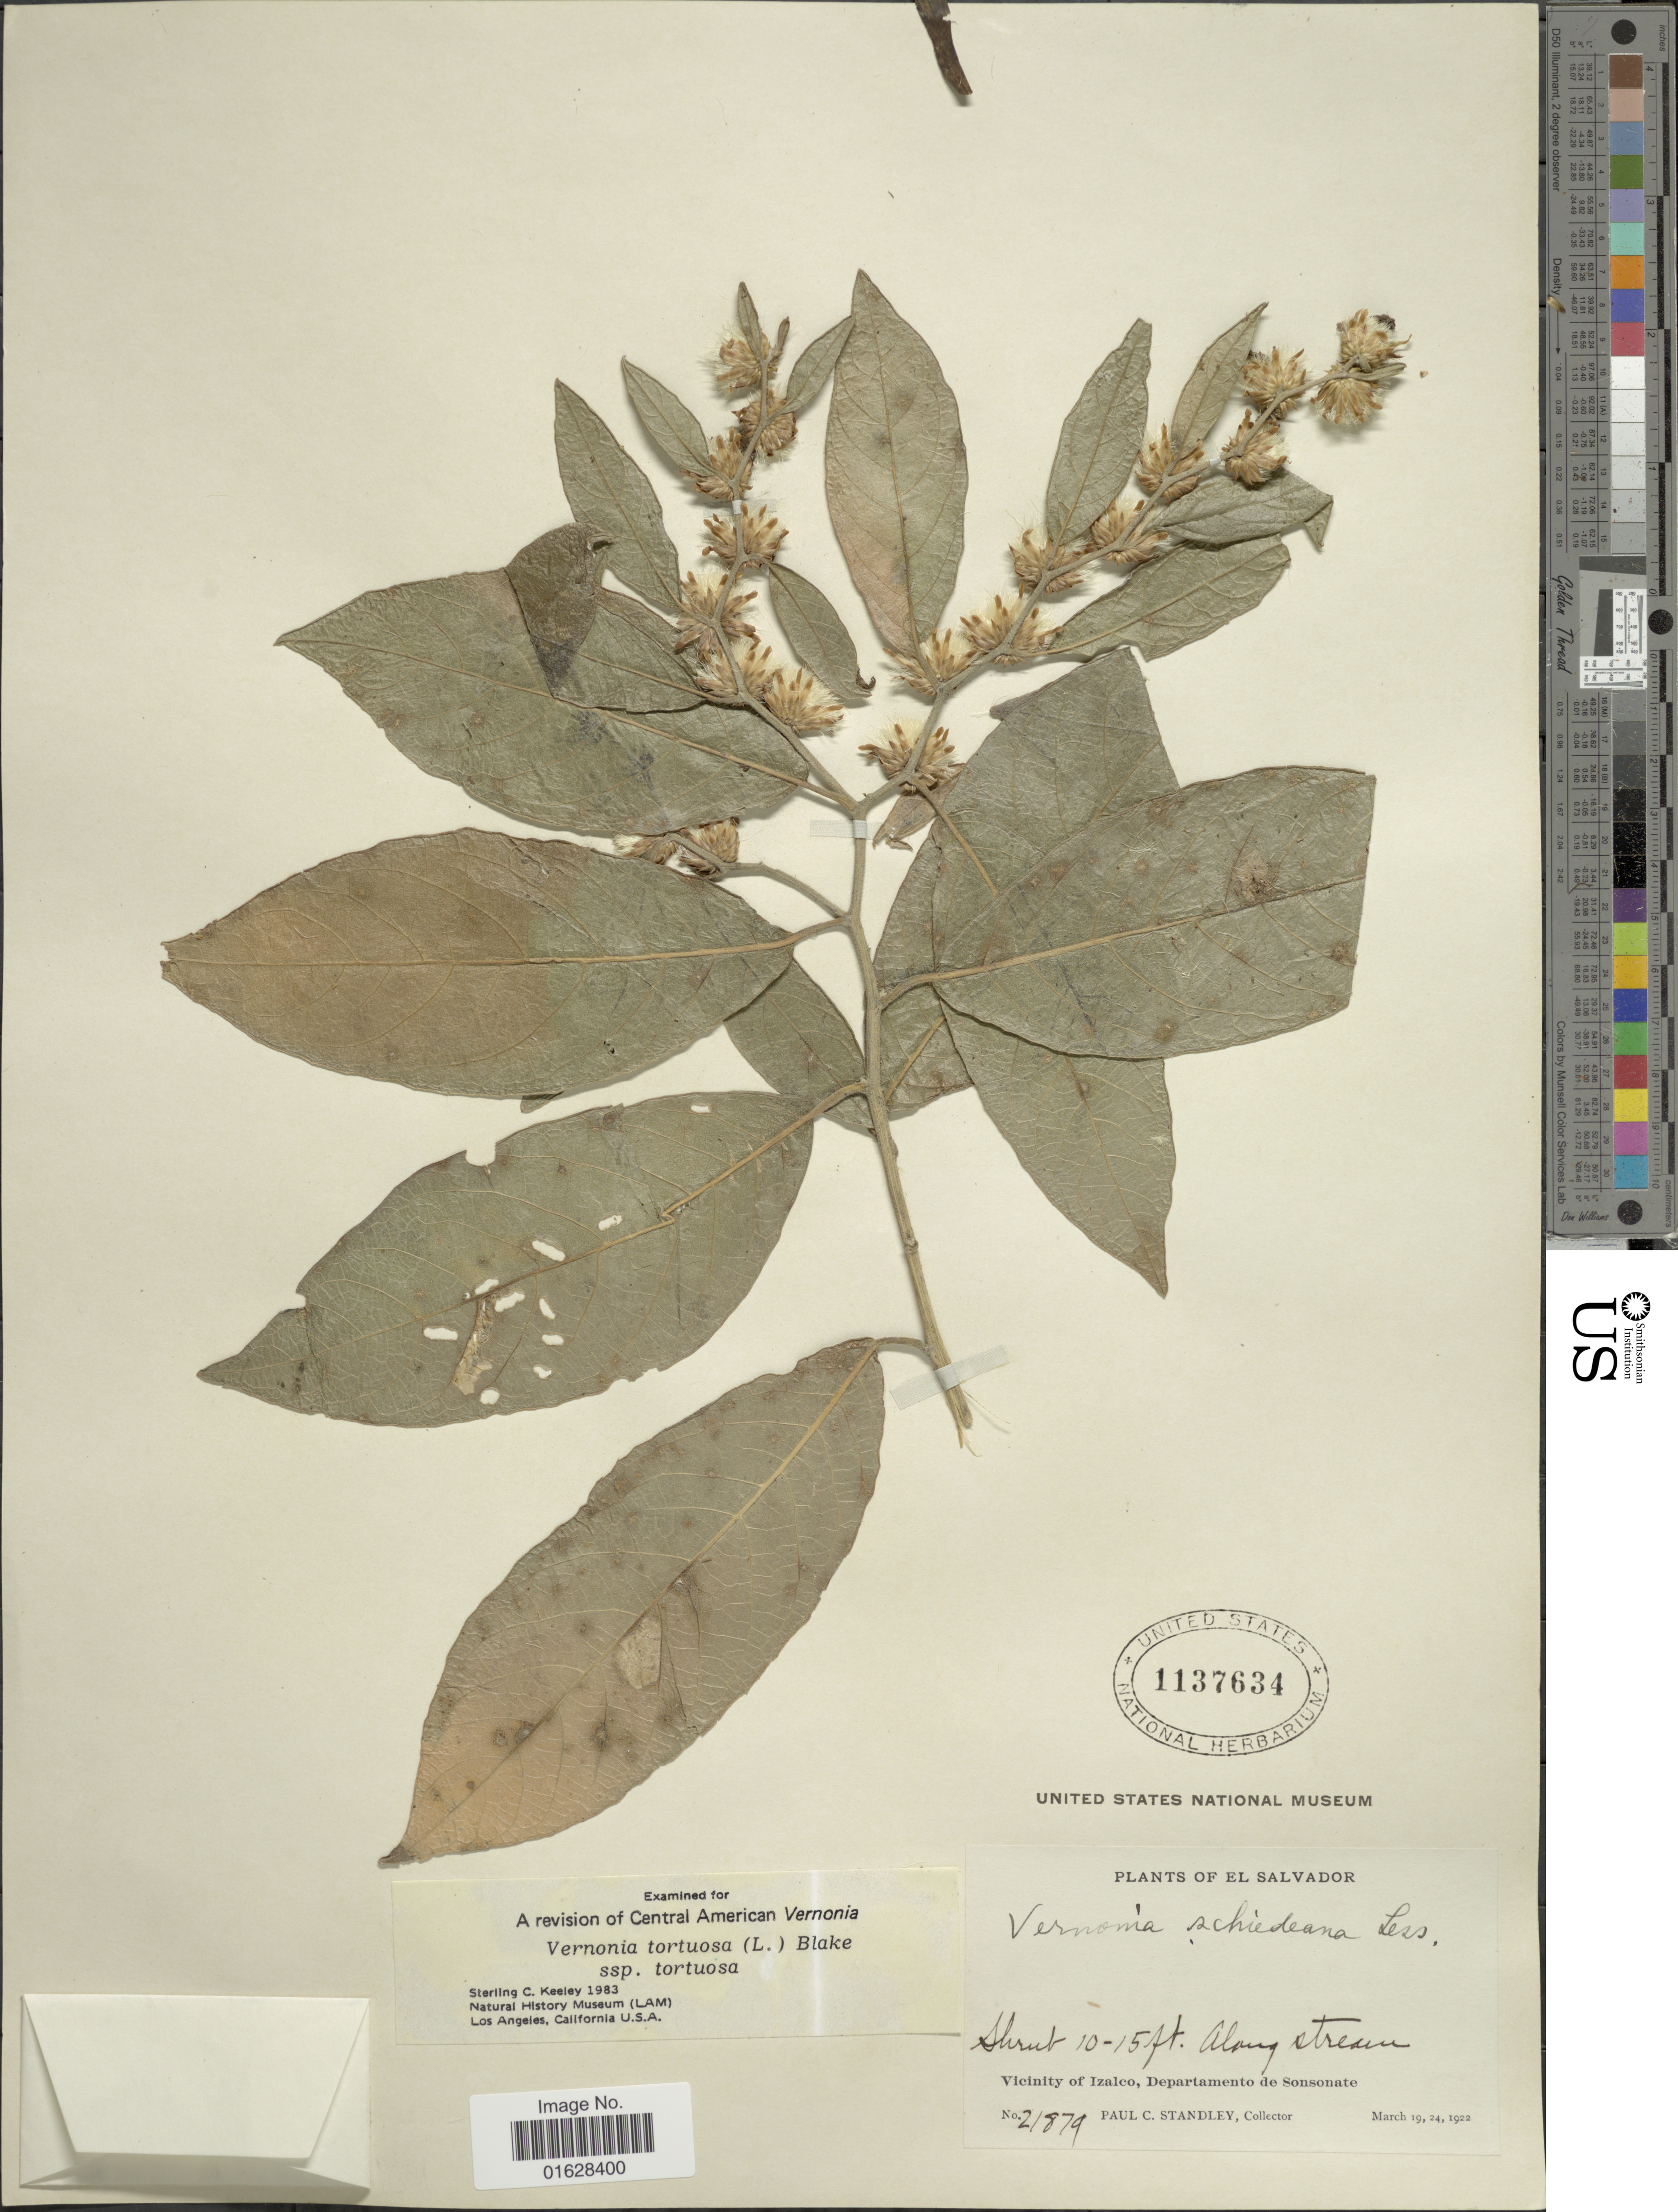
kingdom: Plantae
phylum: Tracheophyta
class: Magnoliopsida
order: Asterales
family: Asteraceae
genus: Lepidaploa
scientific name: Lepidaploa tortuosa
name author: (L.) H. Rob.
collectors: P. C. Standley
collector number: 21879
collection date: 1922-03-19/1922-03-24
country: El Salvador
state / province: Sonsonate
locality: Vicinity of Izalco, Departamento de Sonsonate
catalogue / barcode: US 1137634